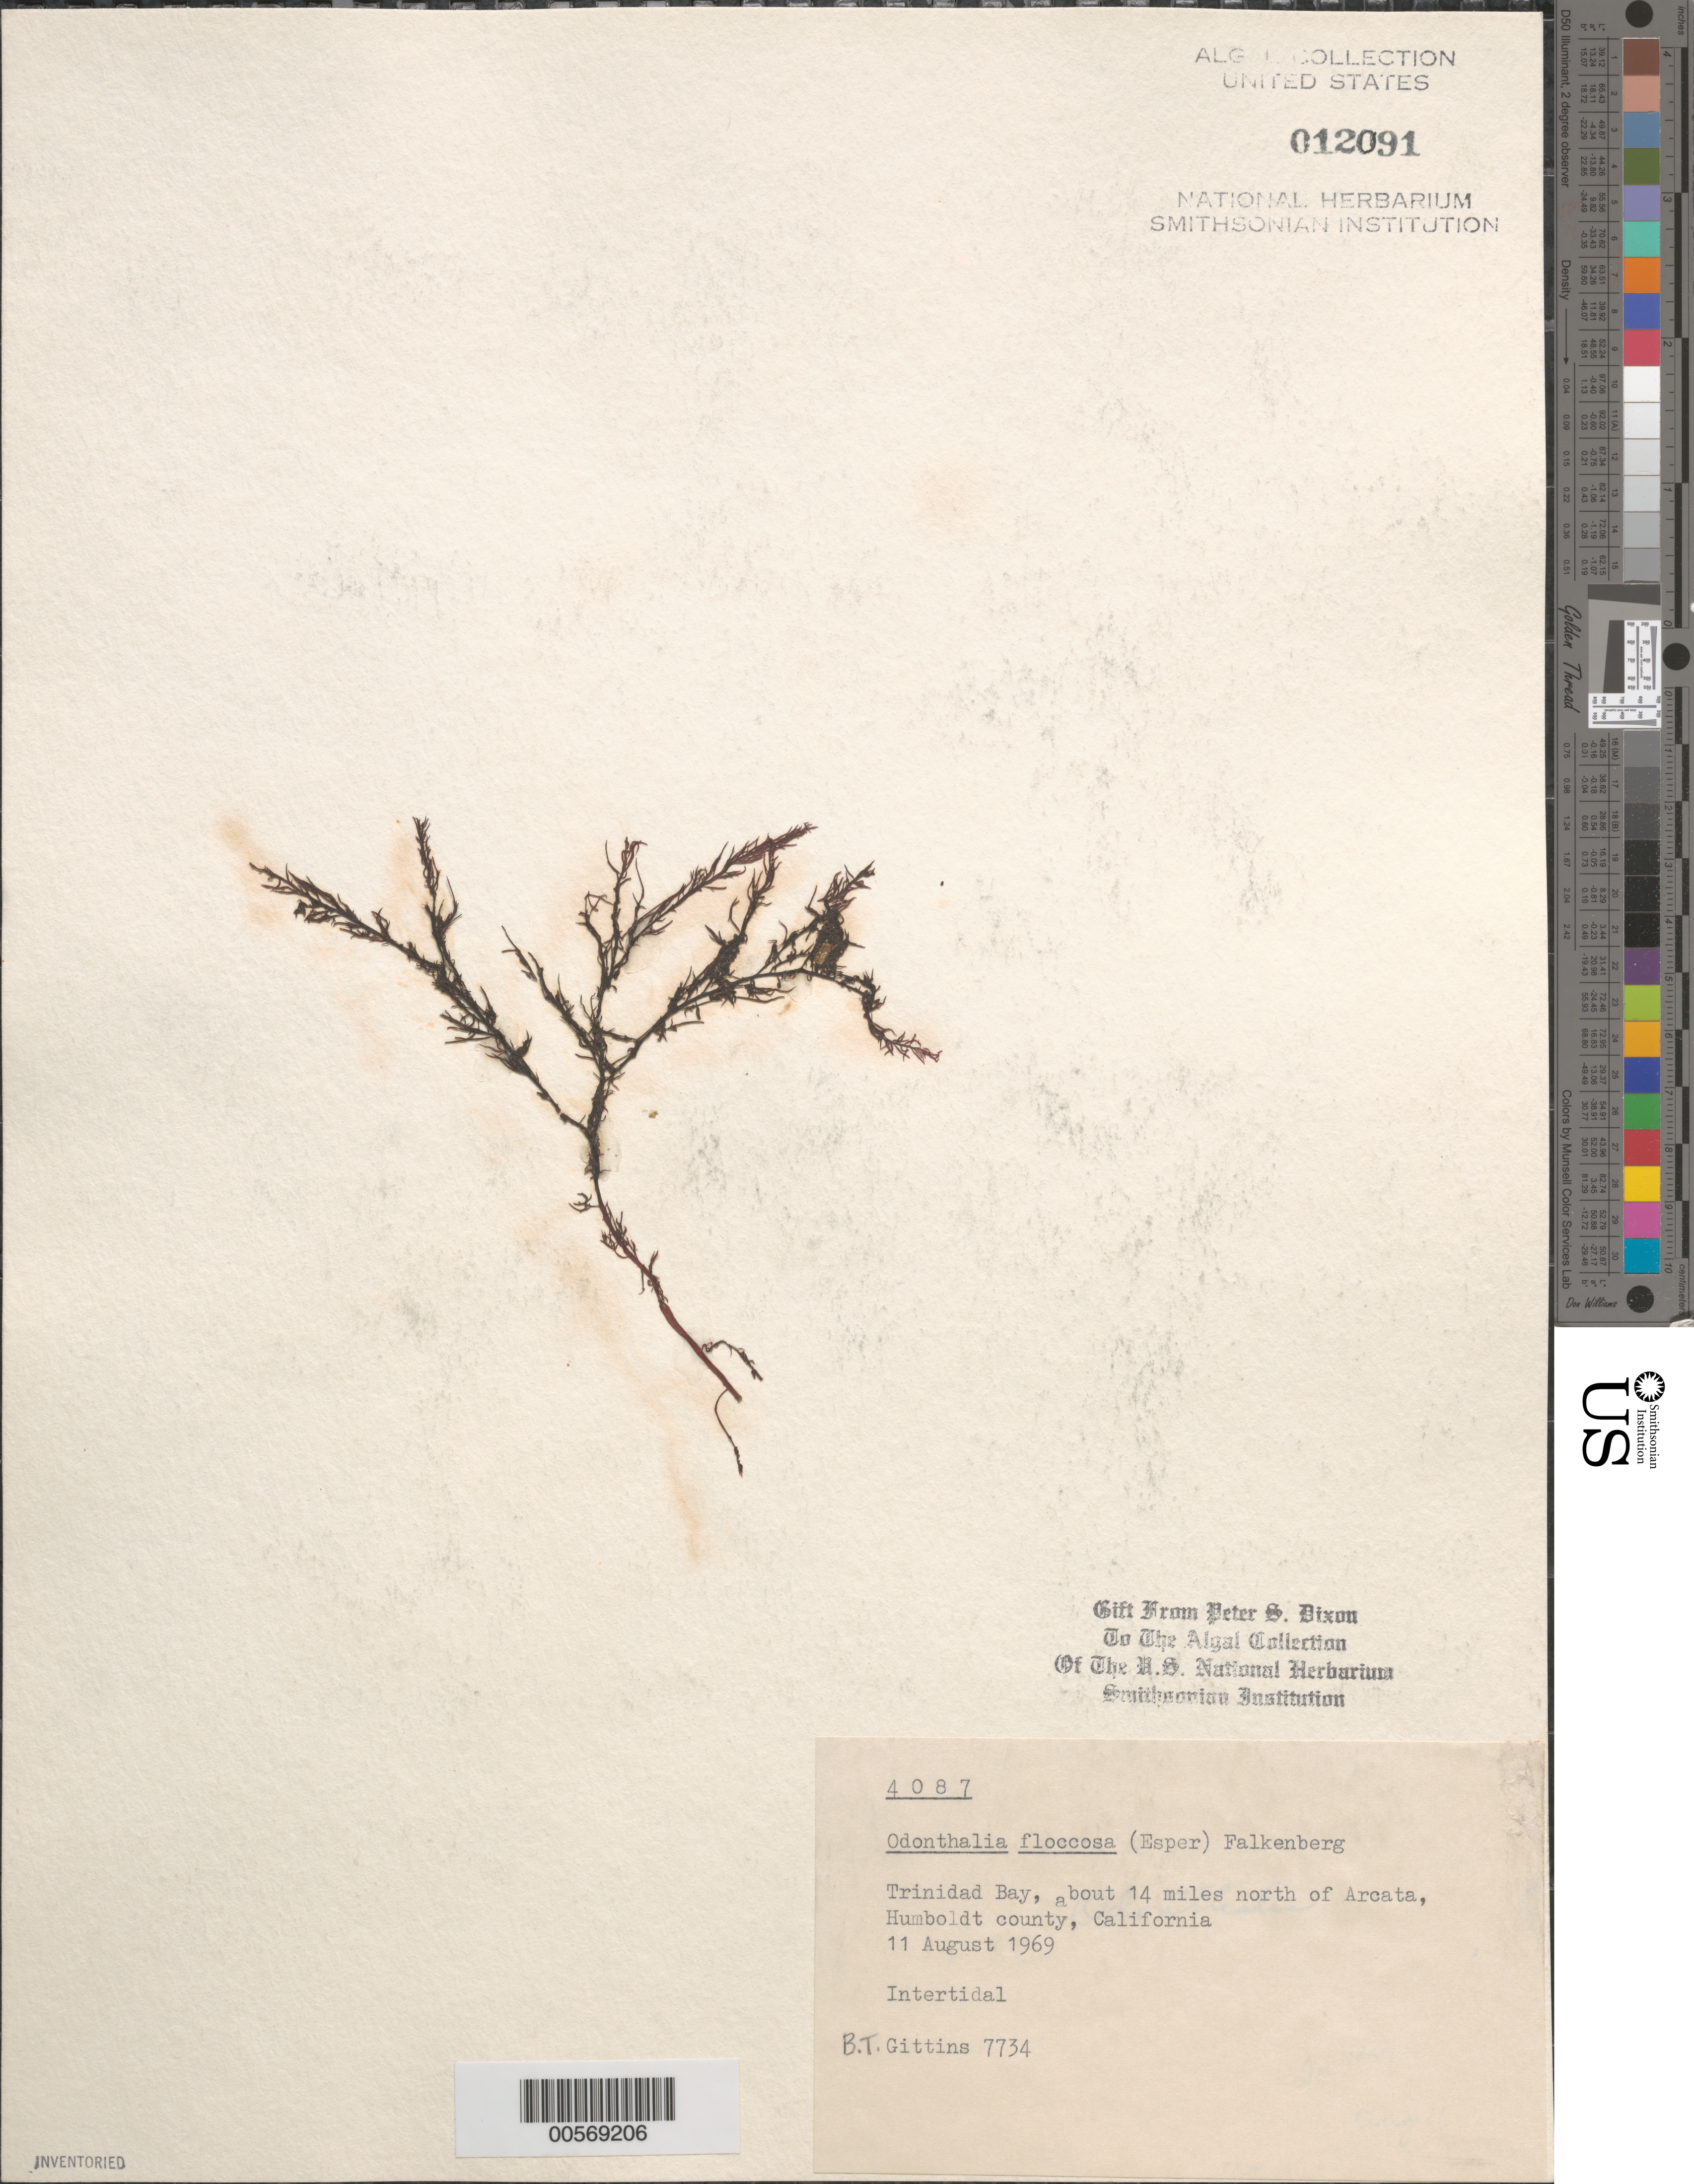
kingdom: Plantae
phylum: Rhodophyta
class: Florideophyceae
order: Ceramiales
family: Rhodomelaceae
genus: Odonthalia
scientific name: Odonthalia floccosa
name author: (Esper) Falkenb.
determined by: Dixon, P. S.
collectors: B. Gittins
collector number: BTG 7734 & PSD 4087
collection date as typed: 11 Aug 1969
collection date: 1969-08-11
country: United States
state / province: California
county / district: Humboldt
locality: Trinidad Bay, ca. 14 miles north of Arcata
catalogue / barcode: US 12091